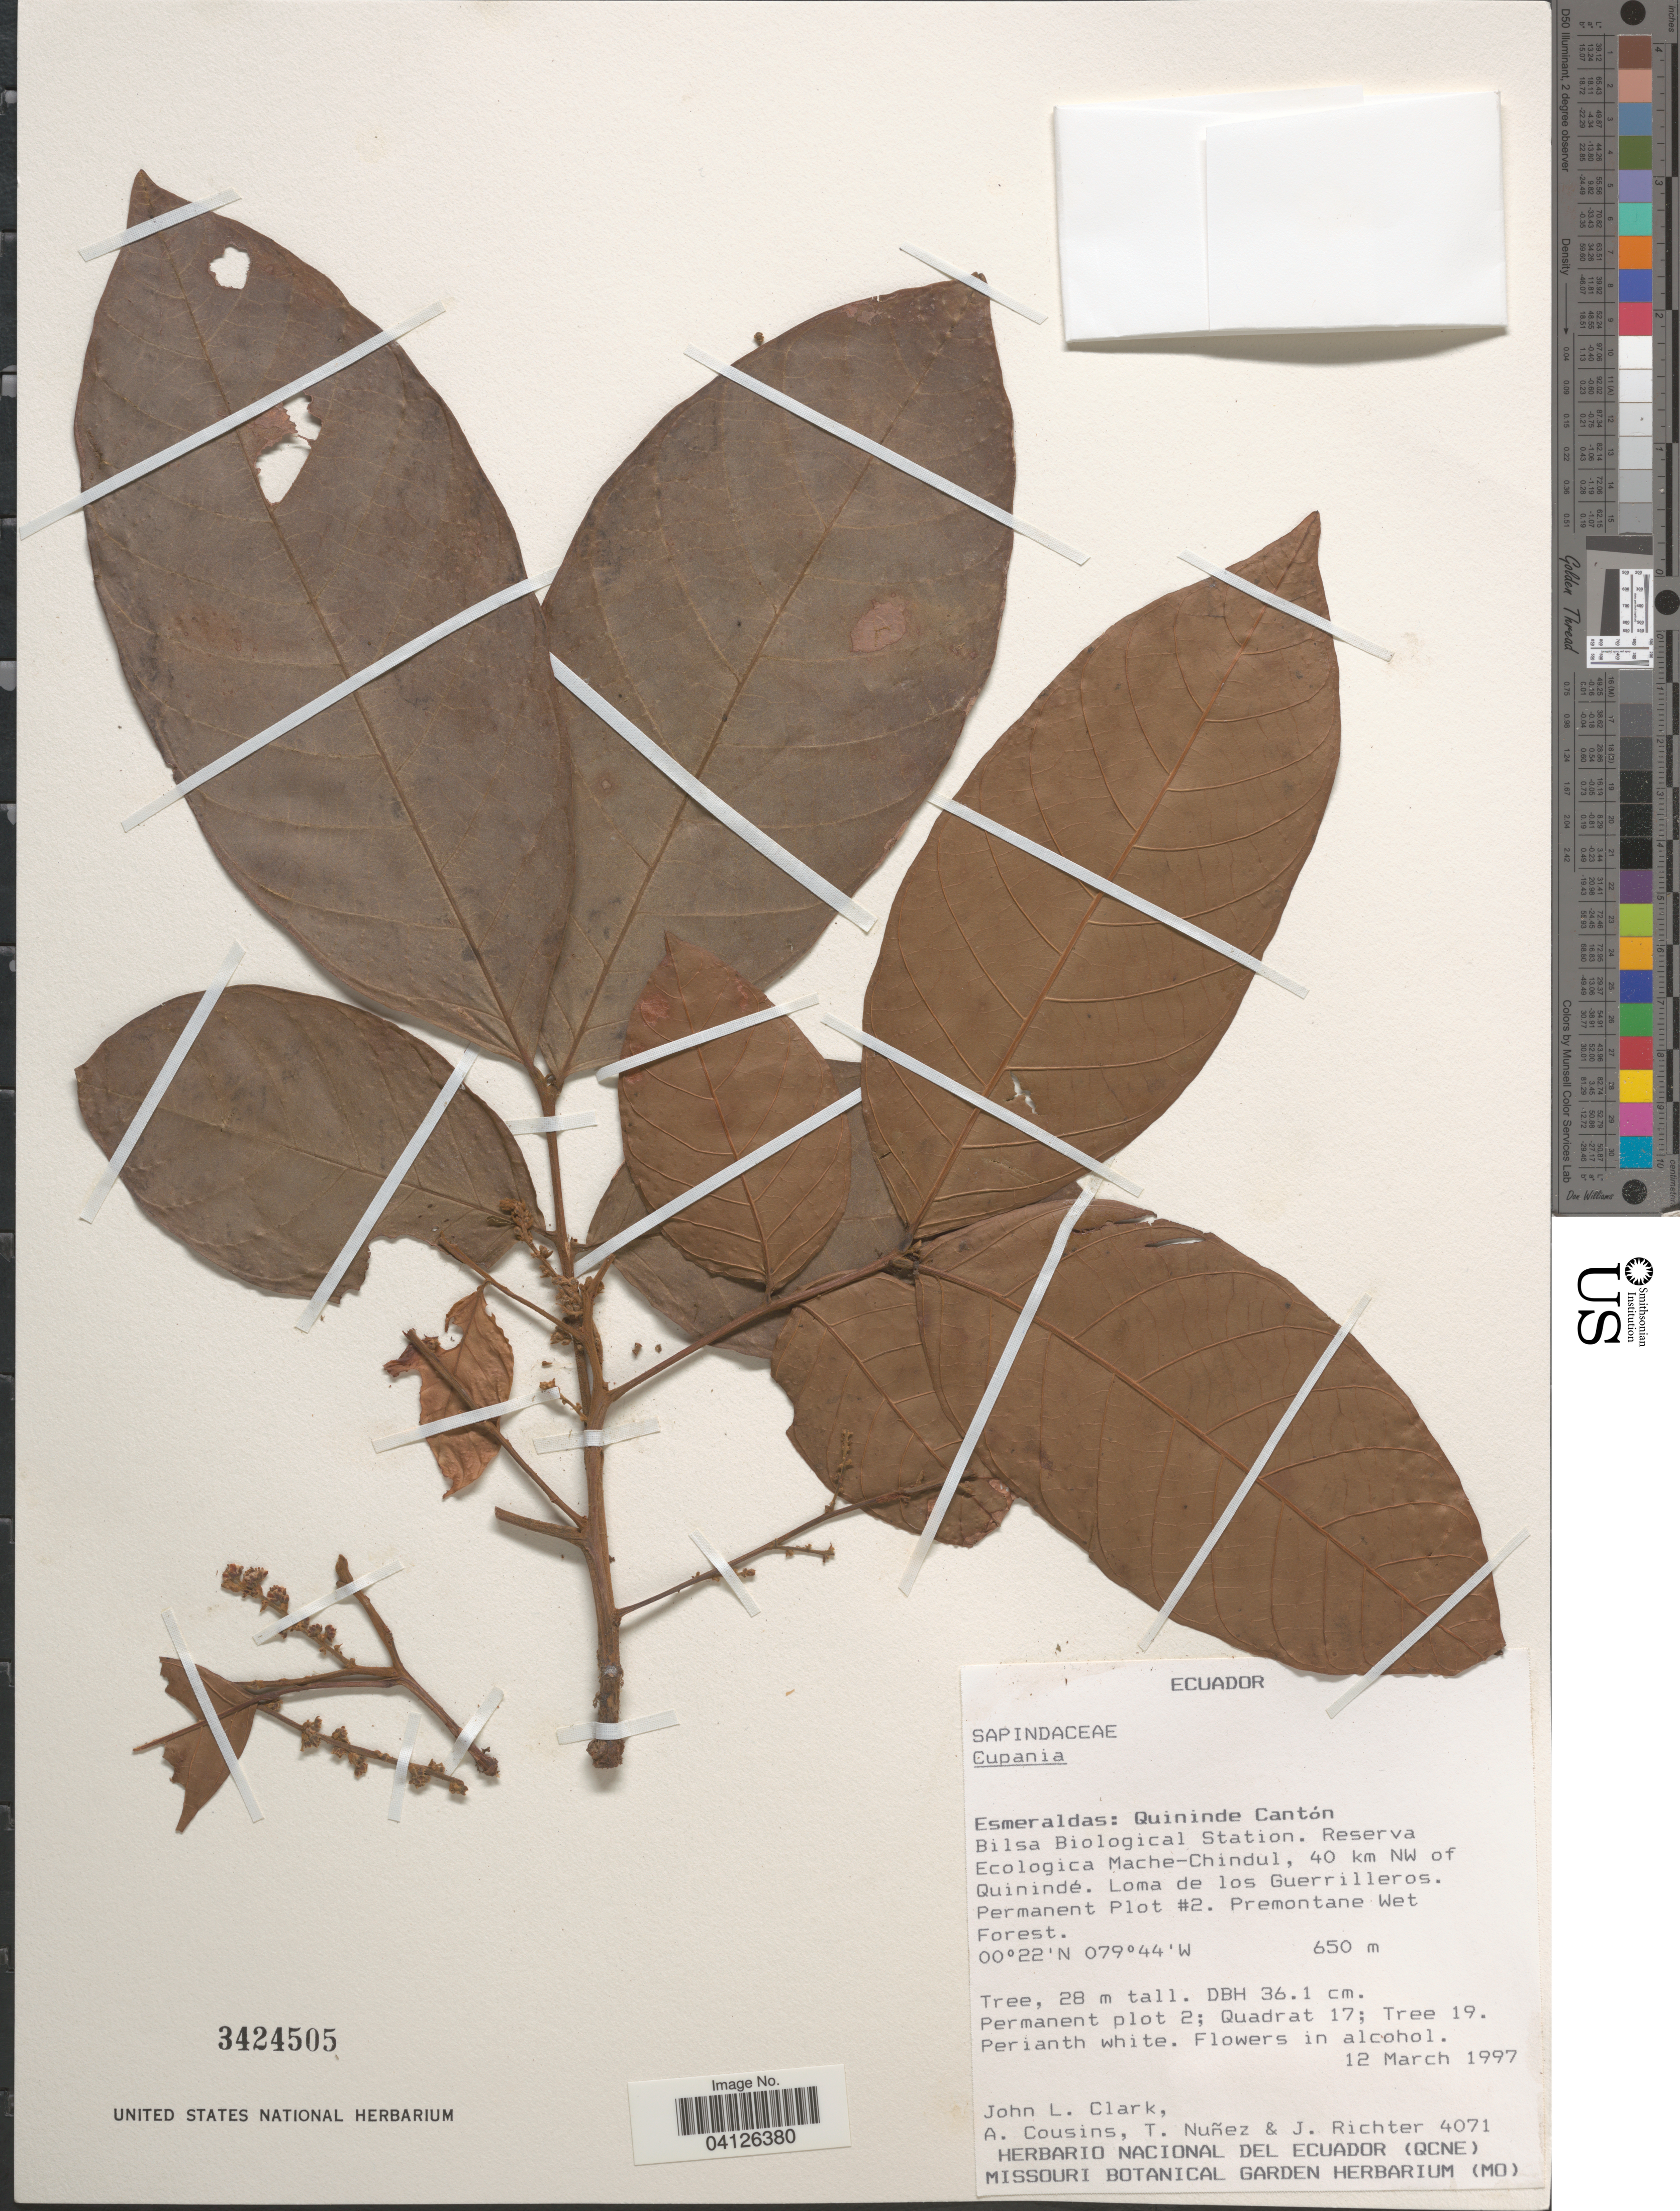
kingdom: Plantae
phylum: Tracheophyta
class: Magnoliopsida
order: Sapindales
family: Sapindaceae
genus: Cupania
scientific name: Cupania livida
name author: (Radlk.) Croat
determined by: Acevedo-Rodriguez, P., (US), Smithsonian Institution - National Museum of Natural History (UNITED STATES)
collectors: J. L. Clark, A. Cousins, T. Núñez & J. Richter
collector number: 4071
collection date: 1997-03-12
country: Ecuador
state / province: Esmeraldas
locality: Quininde Cantón. Bilsa Biological Station. Reserva Ecologica Mache-Chindul, 40 km NW of Quinindé. Loma de los Guerrilleros. Permanent Plot #2. Premontane Wet Forest.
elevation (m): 650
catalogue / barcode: US 3424505